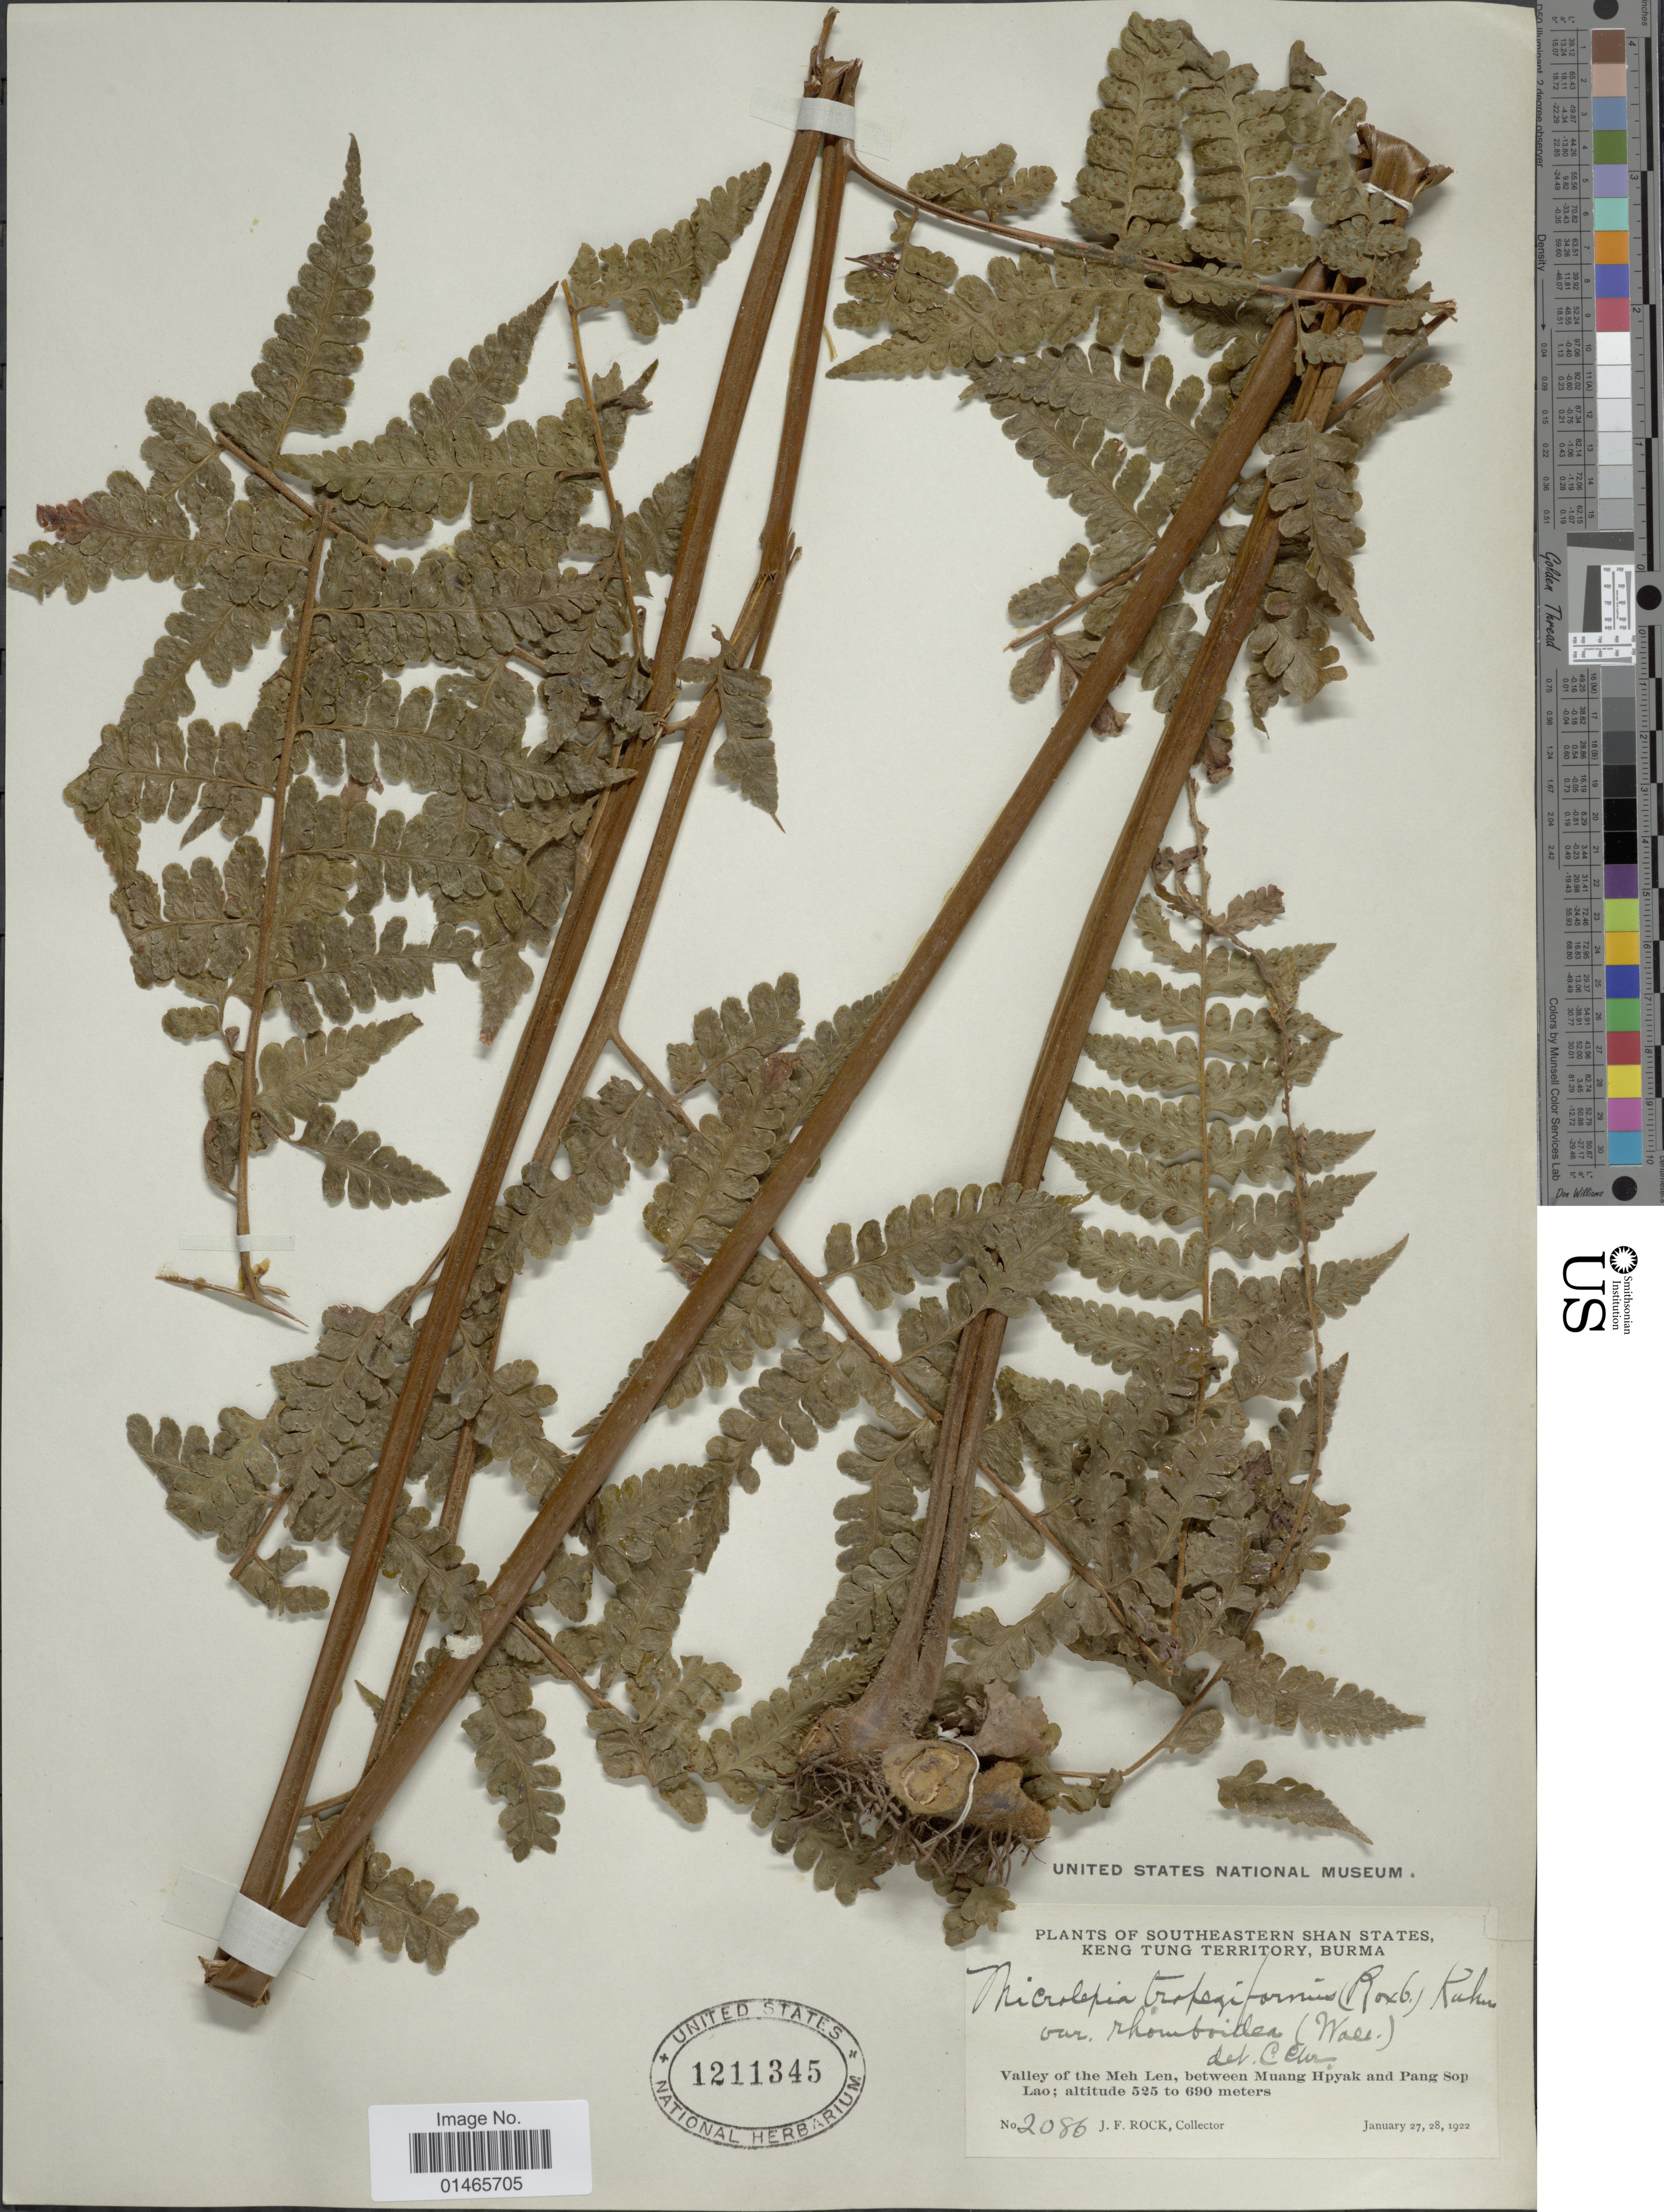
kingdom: Plantae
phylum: Tracheophyta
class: Polypodiopsida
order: Polypodiales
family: Dennstaedtiaceae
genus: Microlepia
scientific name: Microlepia rhomboidea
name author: (Wall. ex Kunze) Prantl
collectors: J. Rock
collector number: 2086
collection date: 1922-01-27/1922-01-28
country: Myanmar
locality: Southeastern Shan States, Keng Tung Territory, Burma, Valley of the Meh Len, between Muang Hpyak and Pang Sop Lao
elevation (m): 525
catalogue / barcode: US 1211345